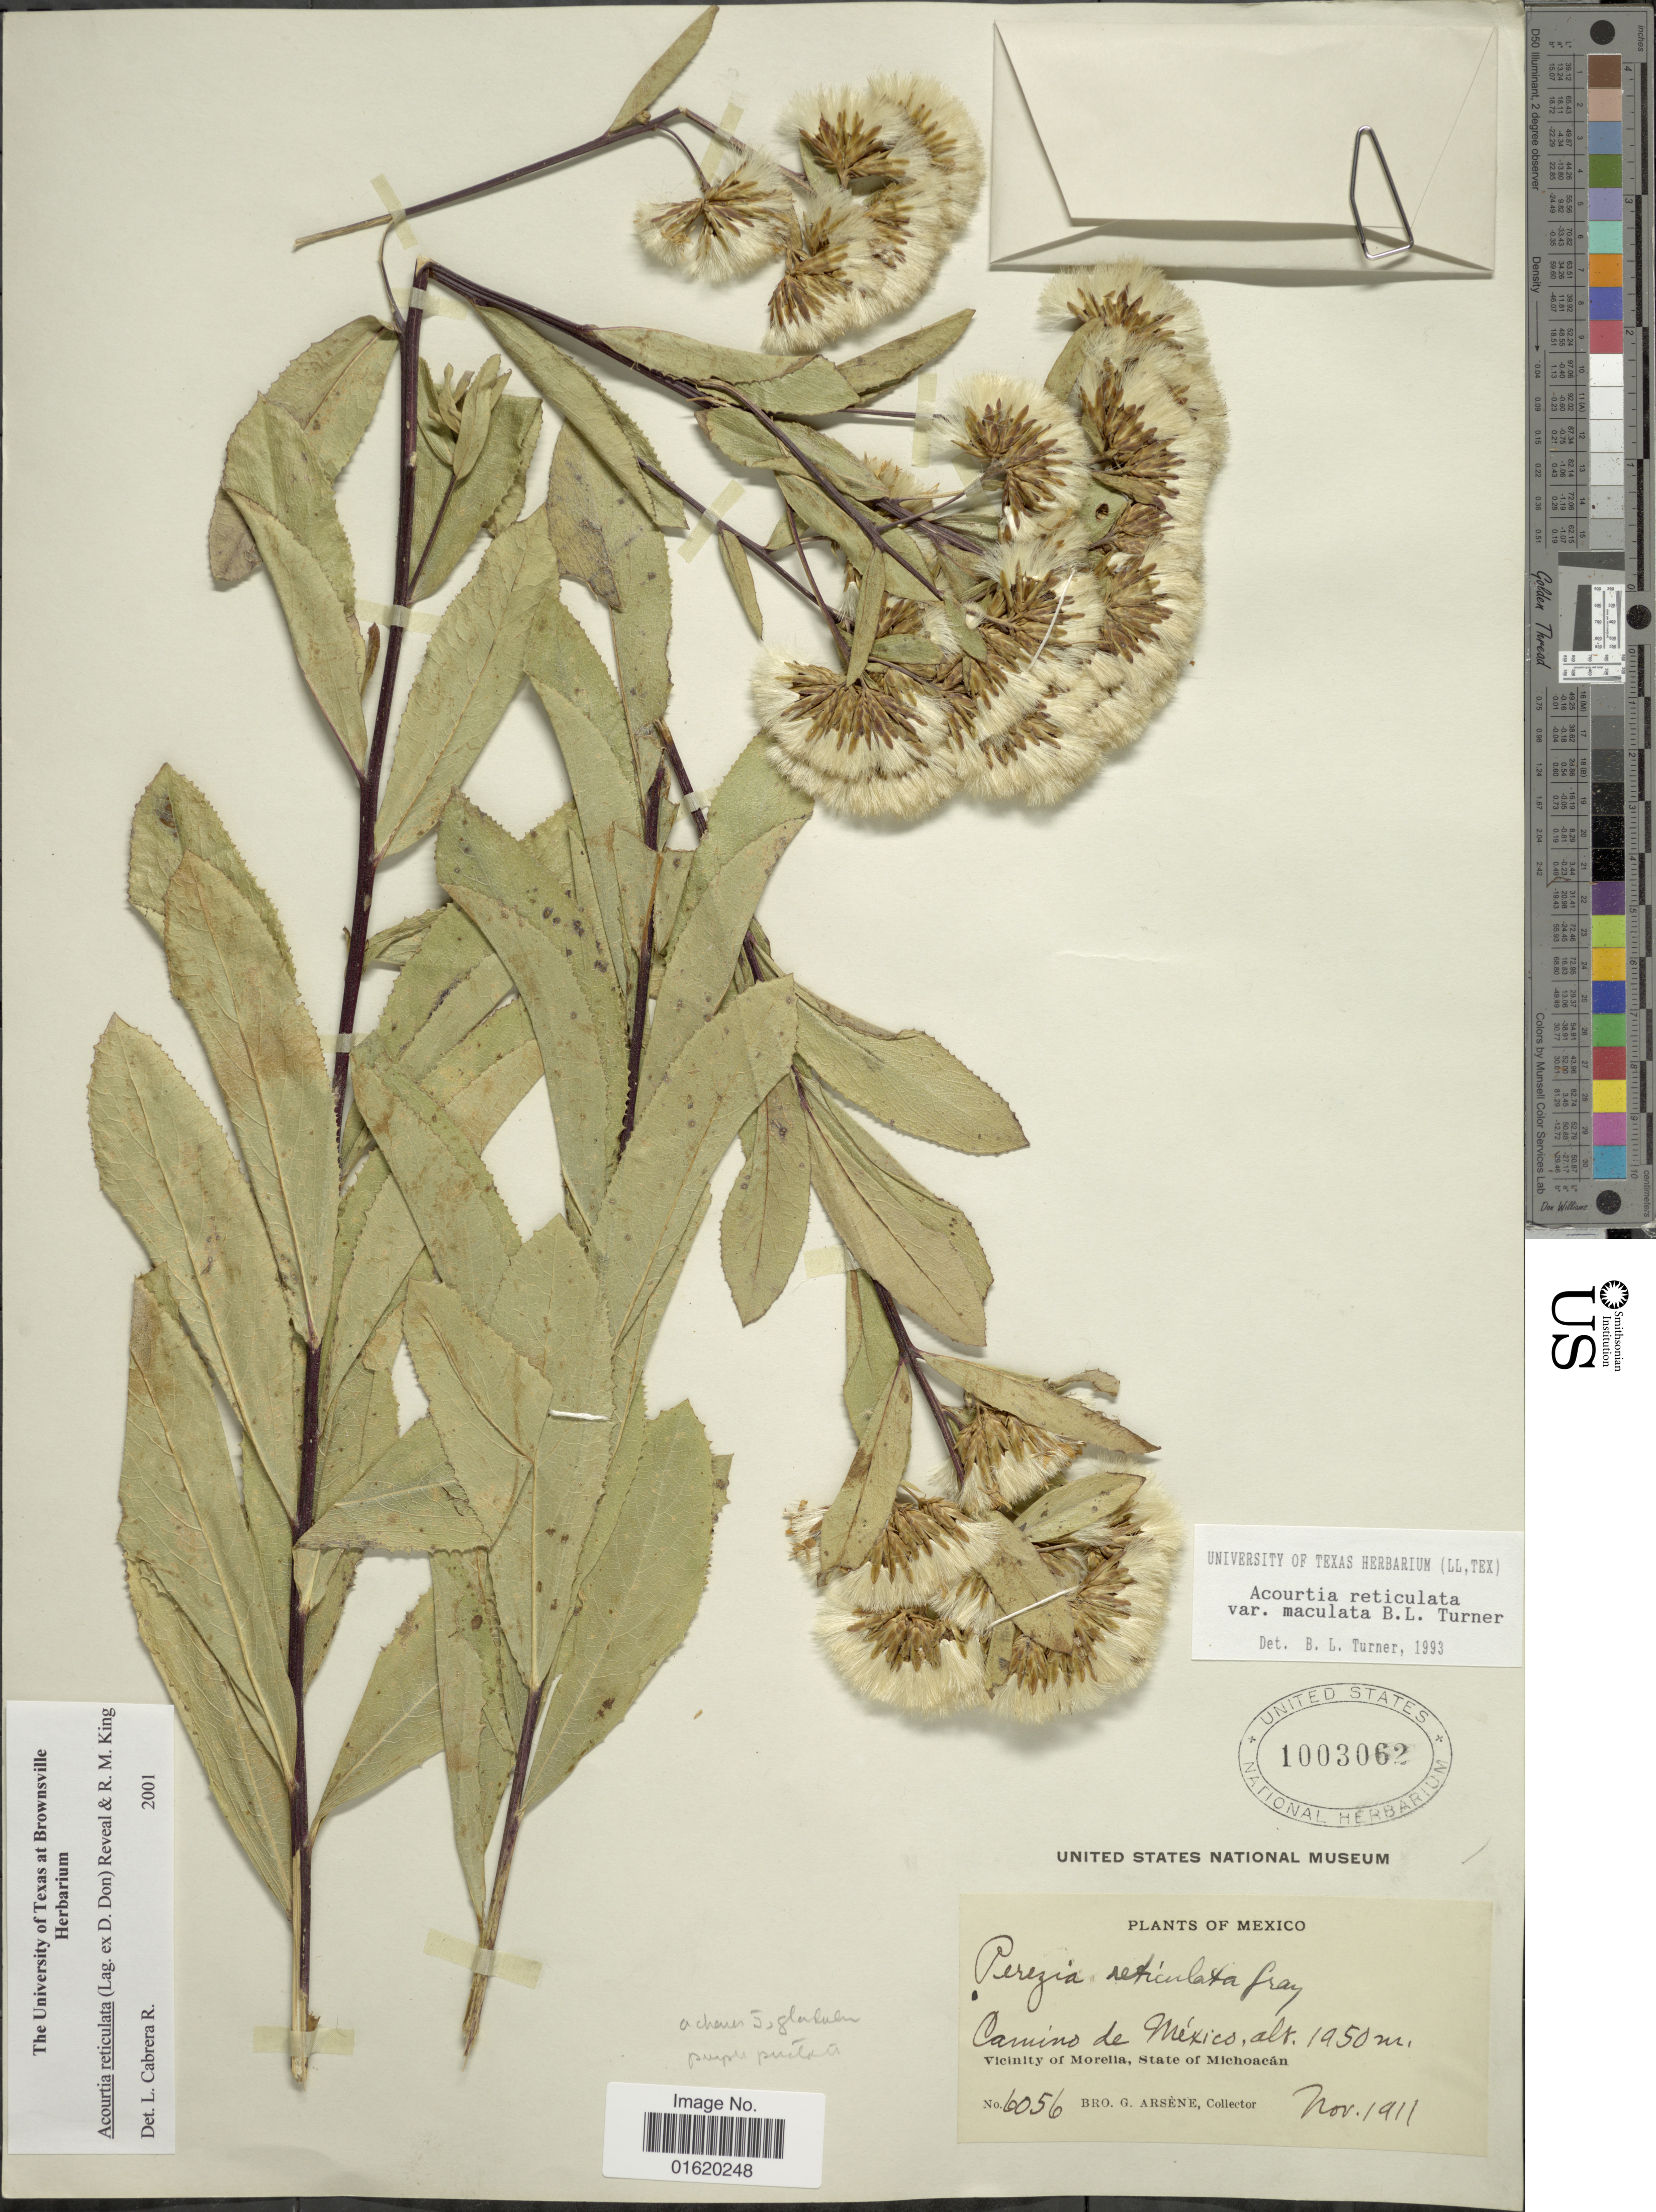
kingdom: Plantae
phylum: Tracheophyta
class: Magnoliopsida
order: Asterales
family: Asteraceae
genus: Acourtia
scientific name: Acourtia reticulata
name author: (Lag. ex D. Don) Reveal & R.M. King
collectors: Bro. G. Arsène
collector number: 6056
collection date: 1911-11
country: Mexico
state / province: Michoacán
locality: Camino de México, vicinity of Moreila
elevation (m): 1950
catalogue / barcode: US 1003062